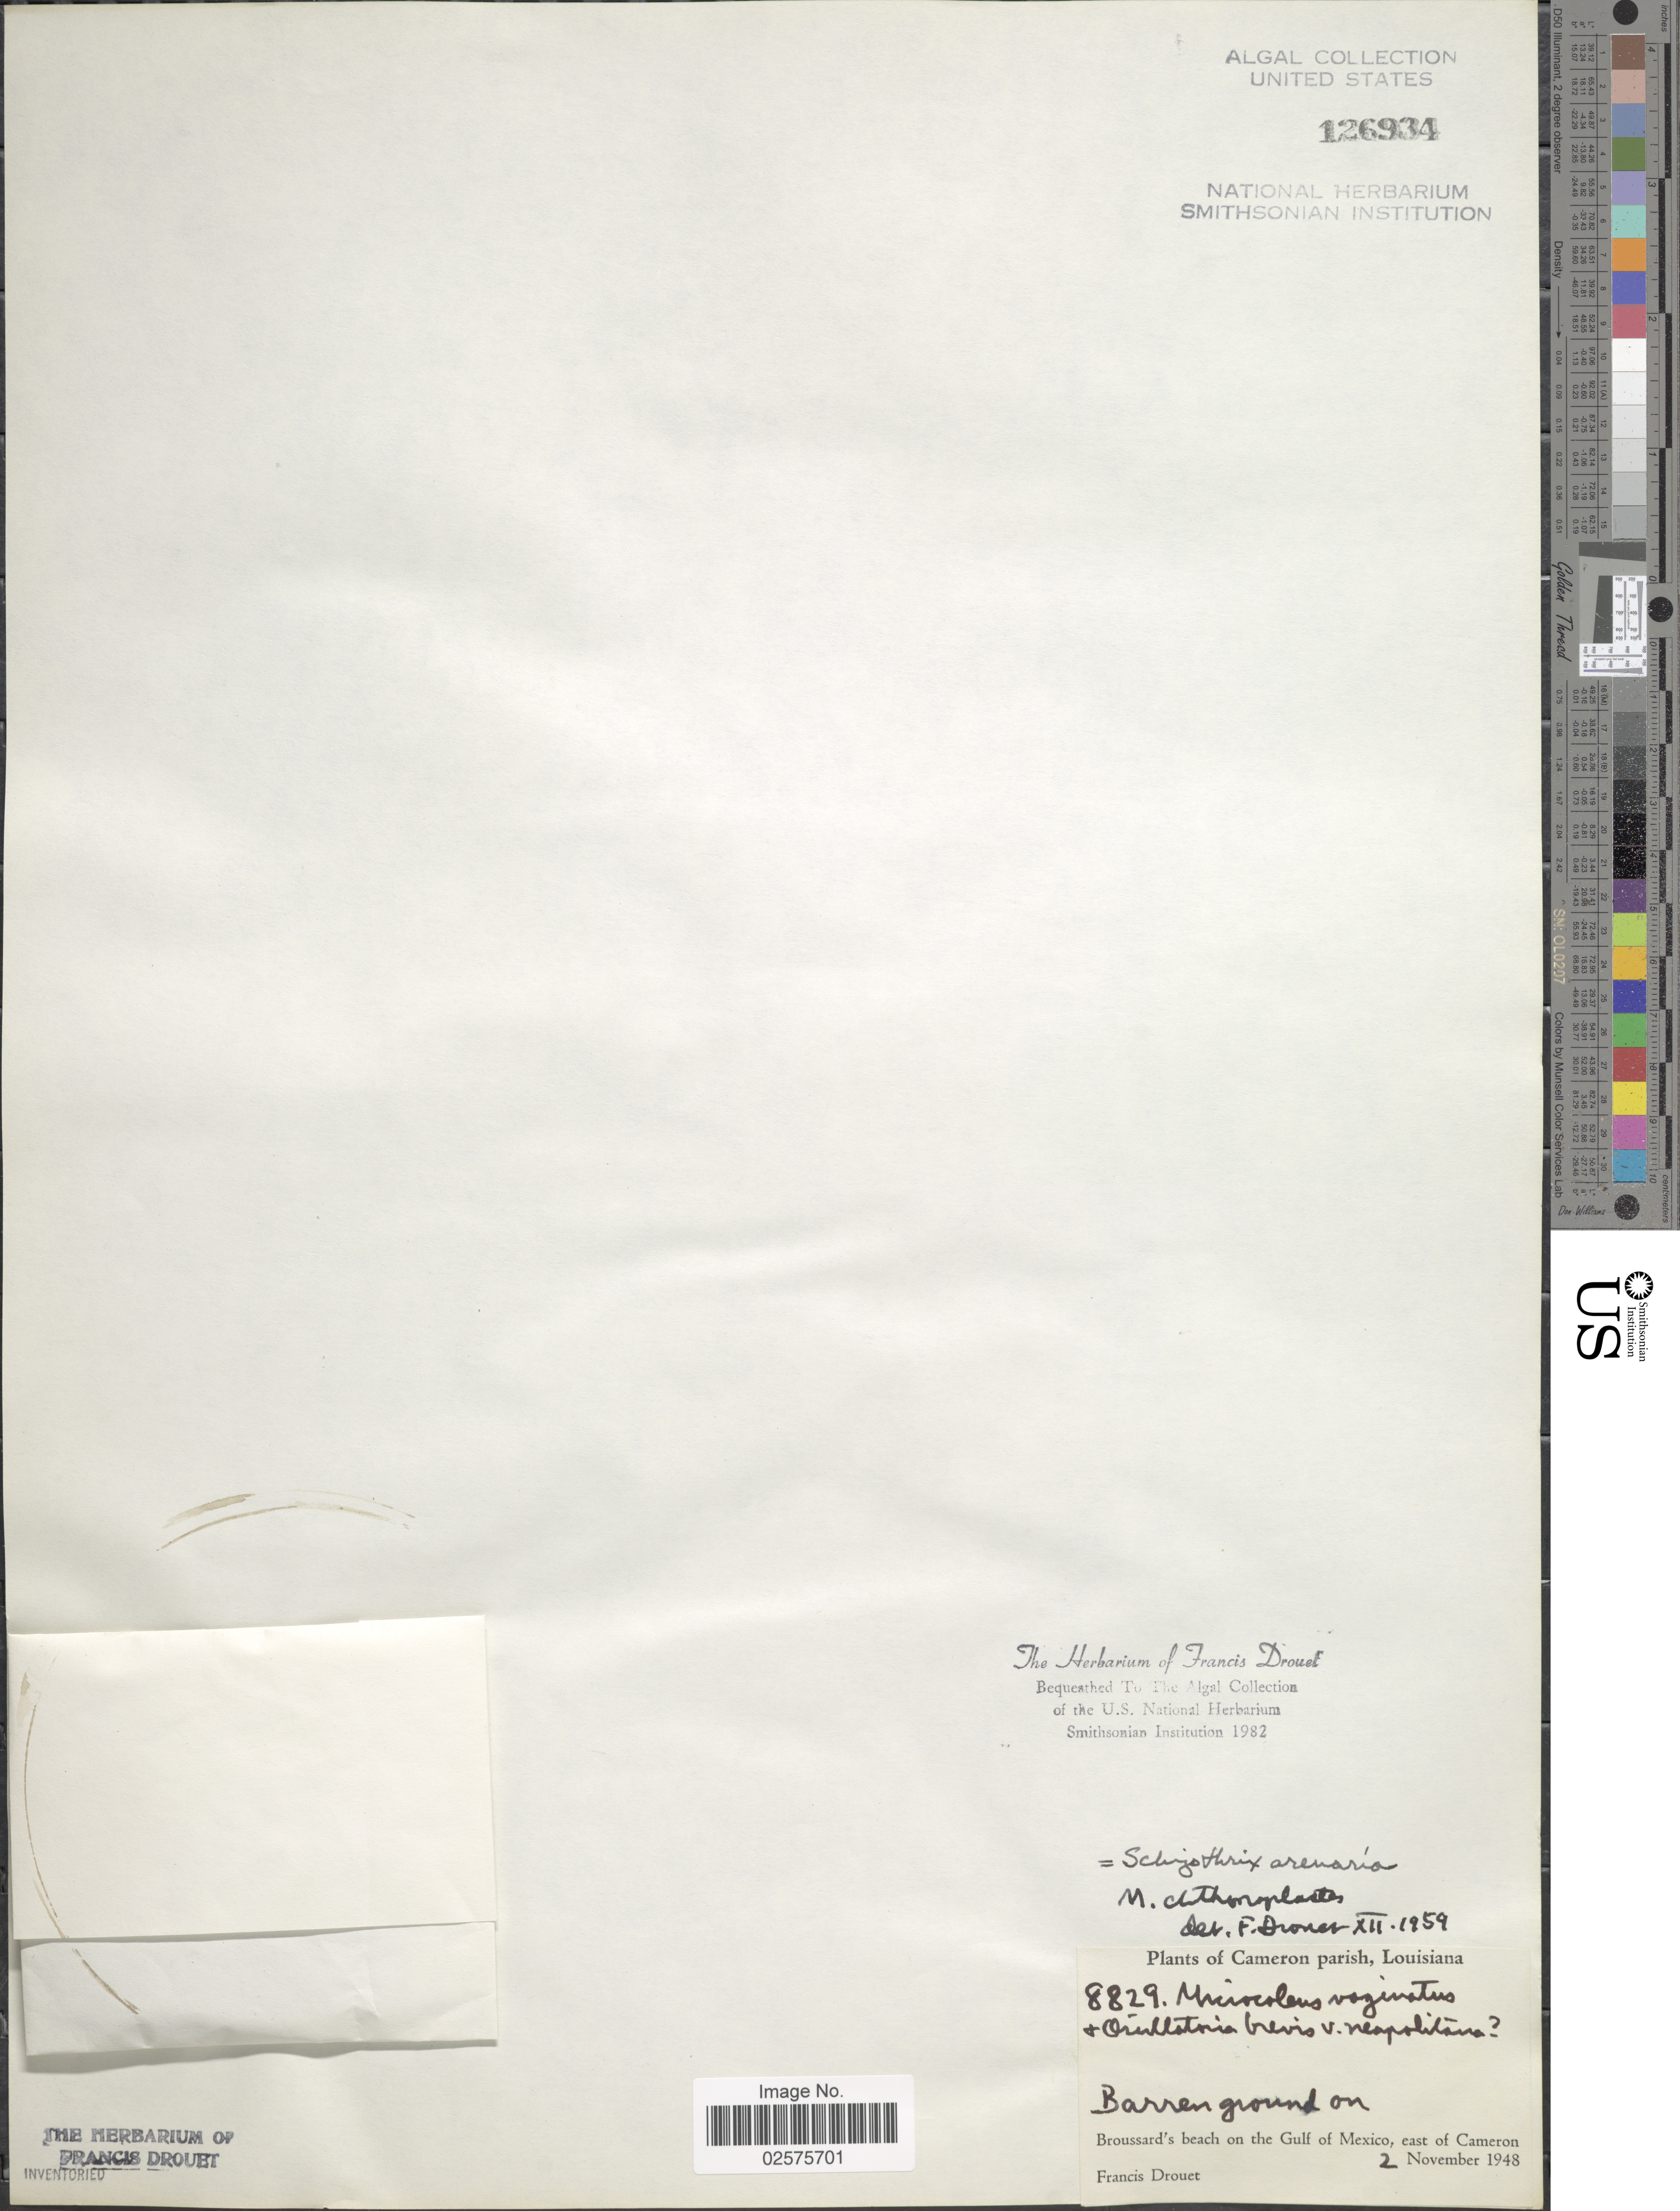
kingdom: Bacteria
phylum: Cyanobacteria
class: Cyanobacteriia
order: Leptolyngbyales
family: Trichocoleusaceae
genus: Schizothrix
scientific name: Schizothrix arenaria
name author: Gomont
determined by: Drouet, F. E.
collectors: F. E. Drouet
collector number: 8829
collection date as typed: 02 November 1948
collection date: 1948-11-02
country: United States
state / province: Louisiana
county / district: Cameron Parish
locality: Broussards Beach, east of Cameron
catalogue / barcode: US 126934